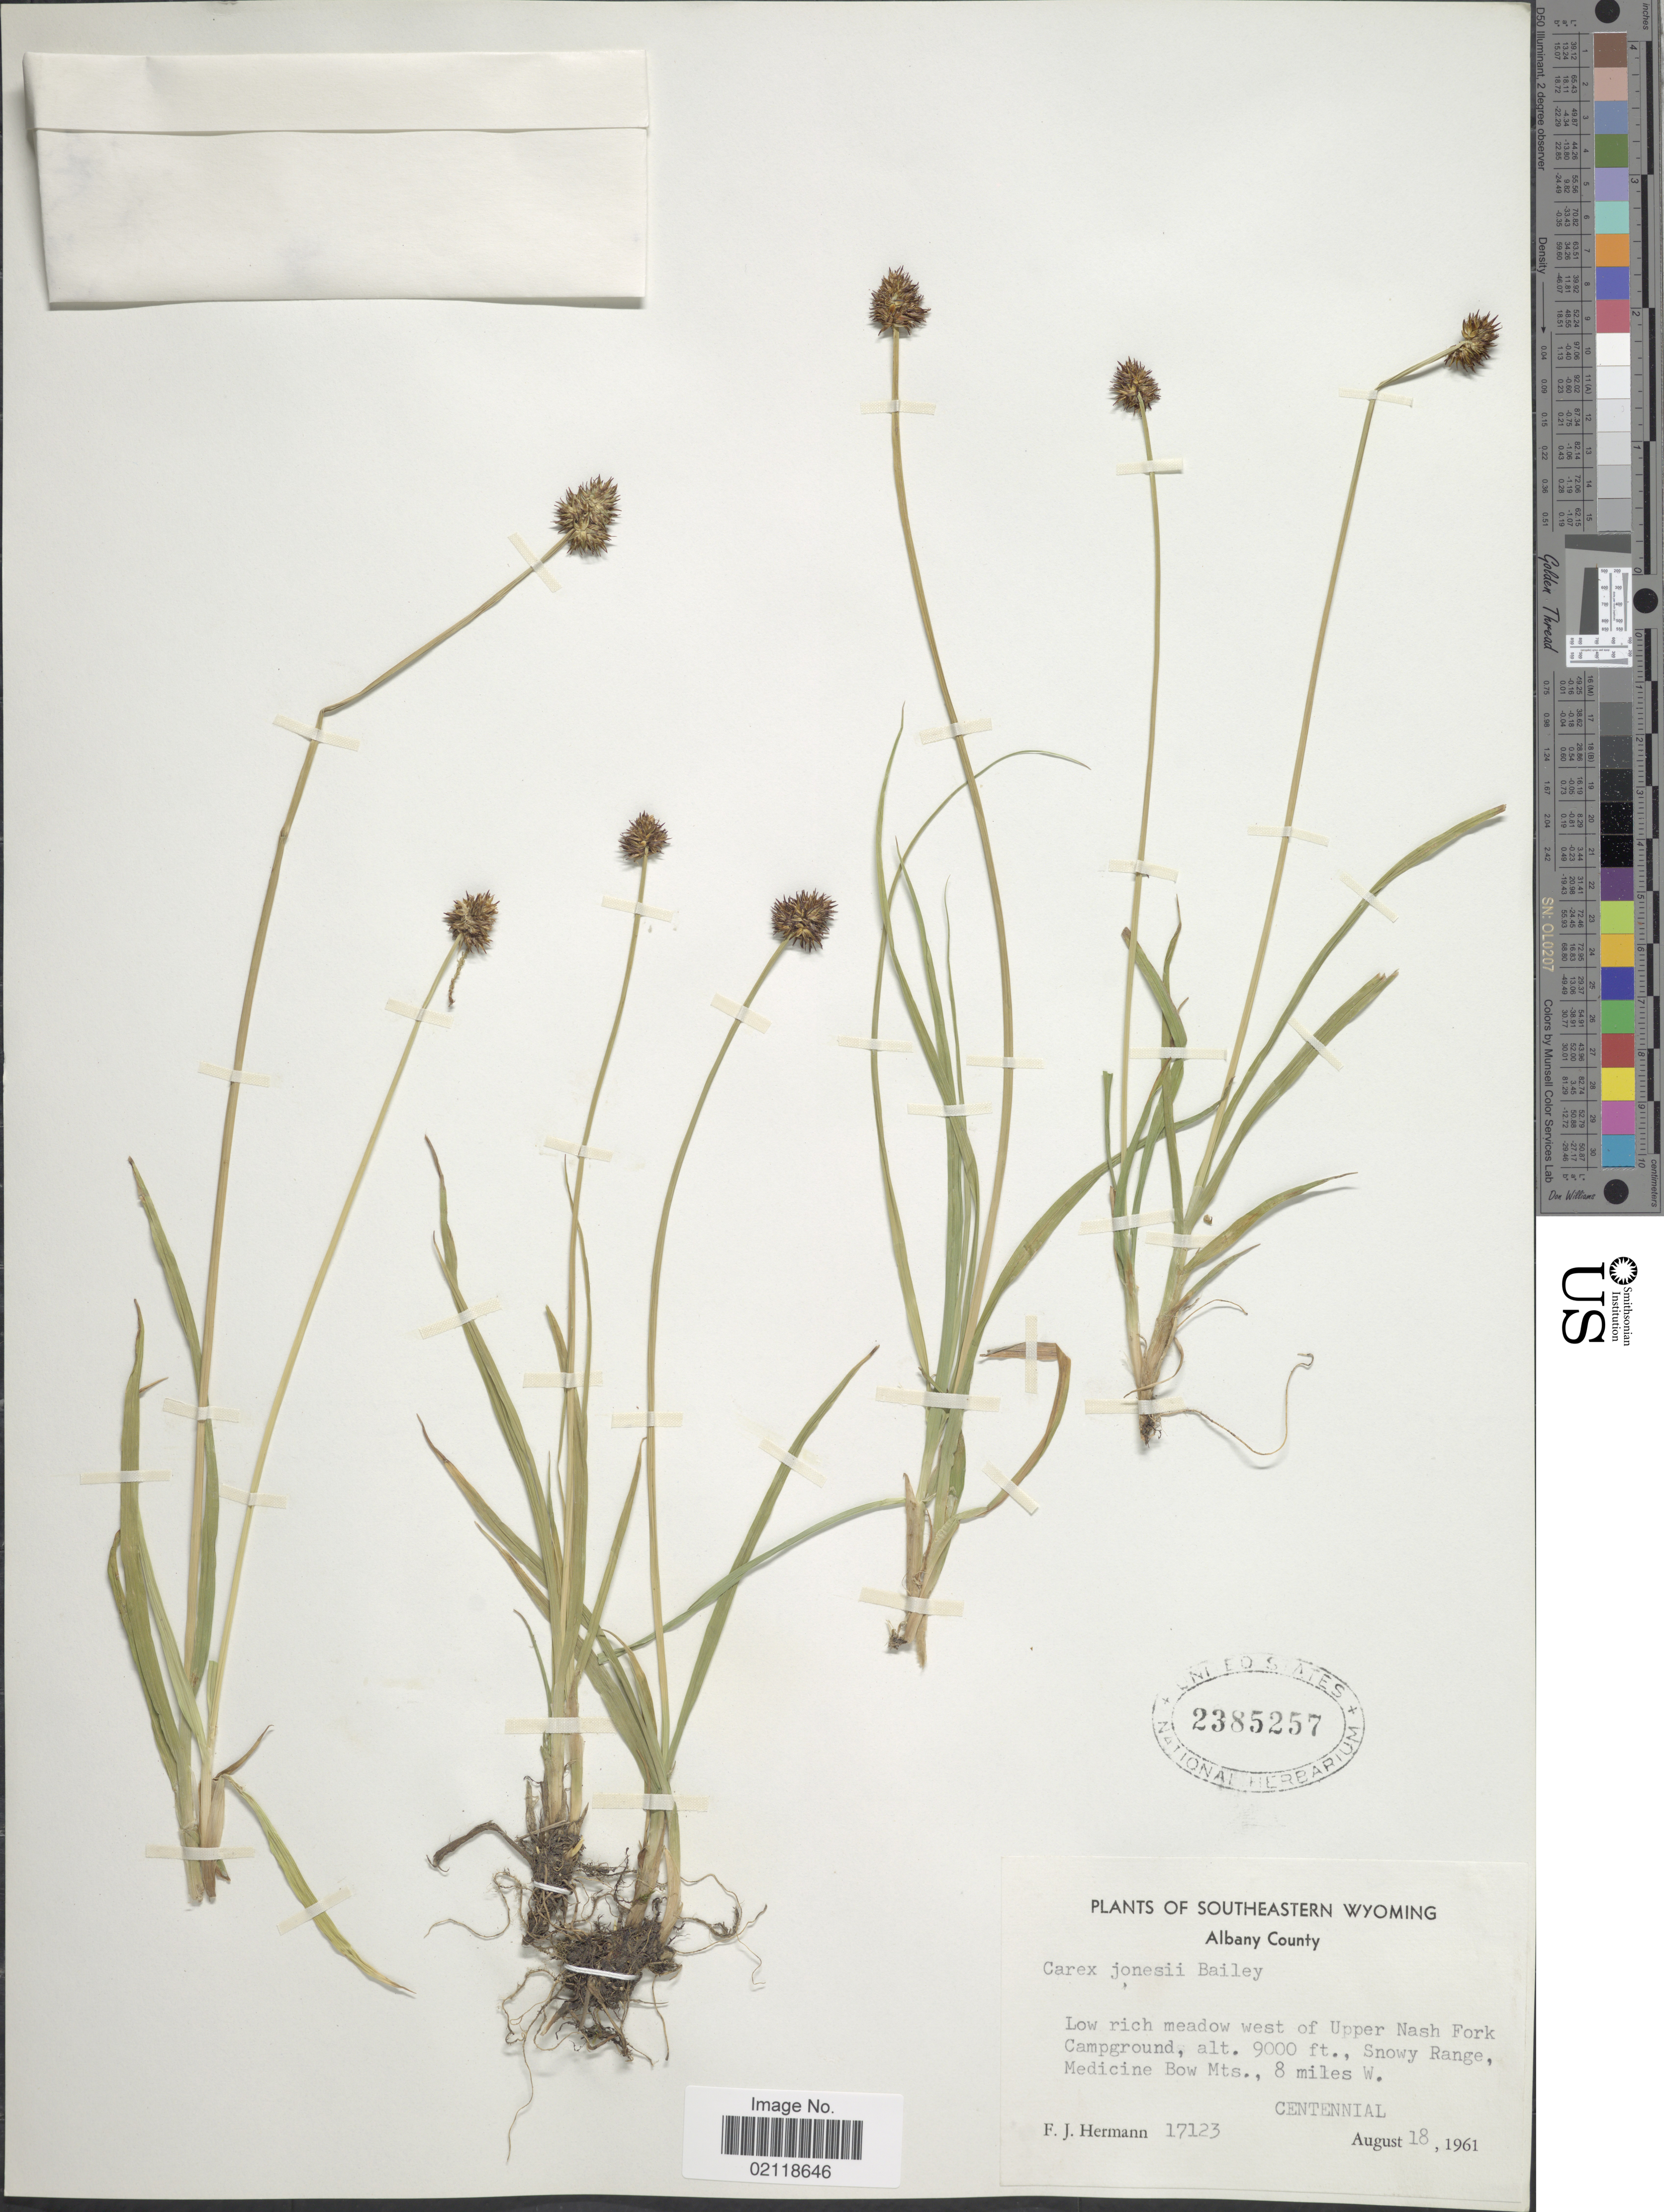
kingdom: Plantae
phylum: Tracheophyta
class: Liliopsida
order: Poales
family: Cyperaceae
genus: Carex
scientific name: Carex jonesii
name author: L.H. Bailey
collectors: F. J. Hermann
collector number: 17123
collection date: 1961-08-18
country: United States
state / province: Wyoming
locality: Southeastern Wyoming, Albany County, low rich meadow west of Upper Nash Fork Campground, Snowy Range, Medicine Bow Mts., 8 miles W. Centennial.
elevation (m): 2743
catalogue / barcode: US 2385257